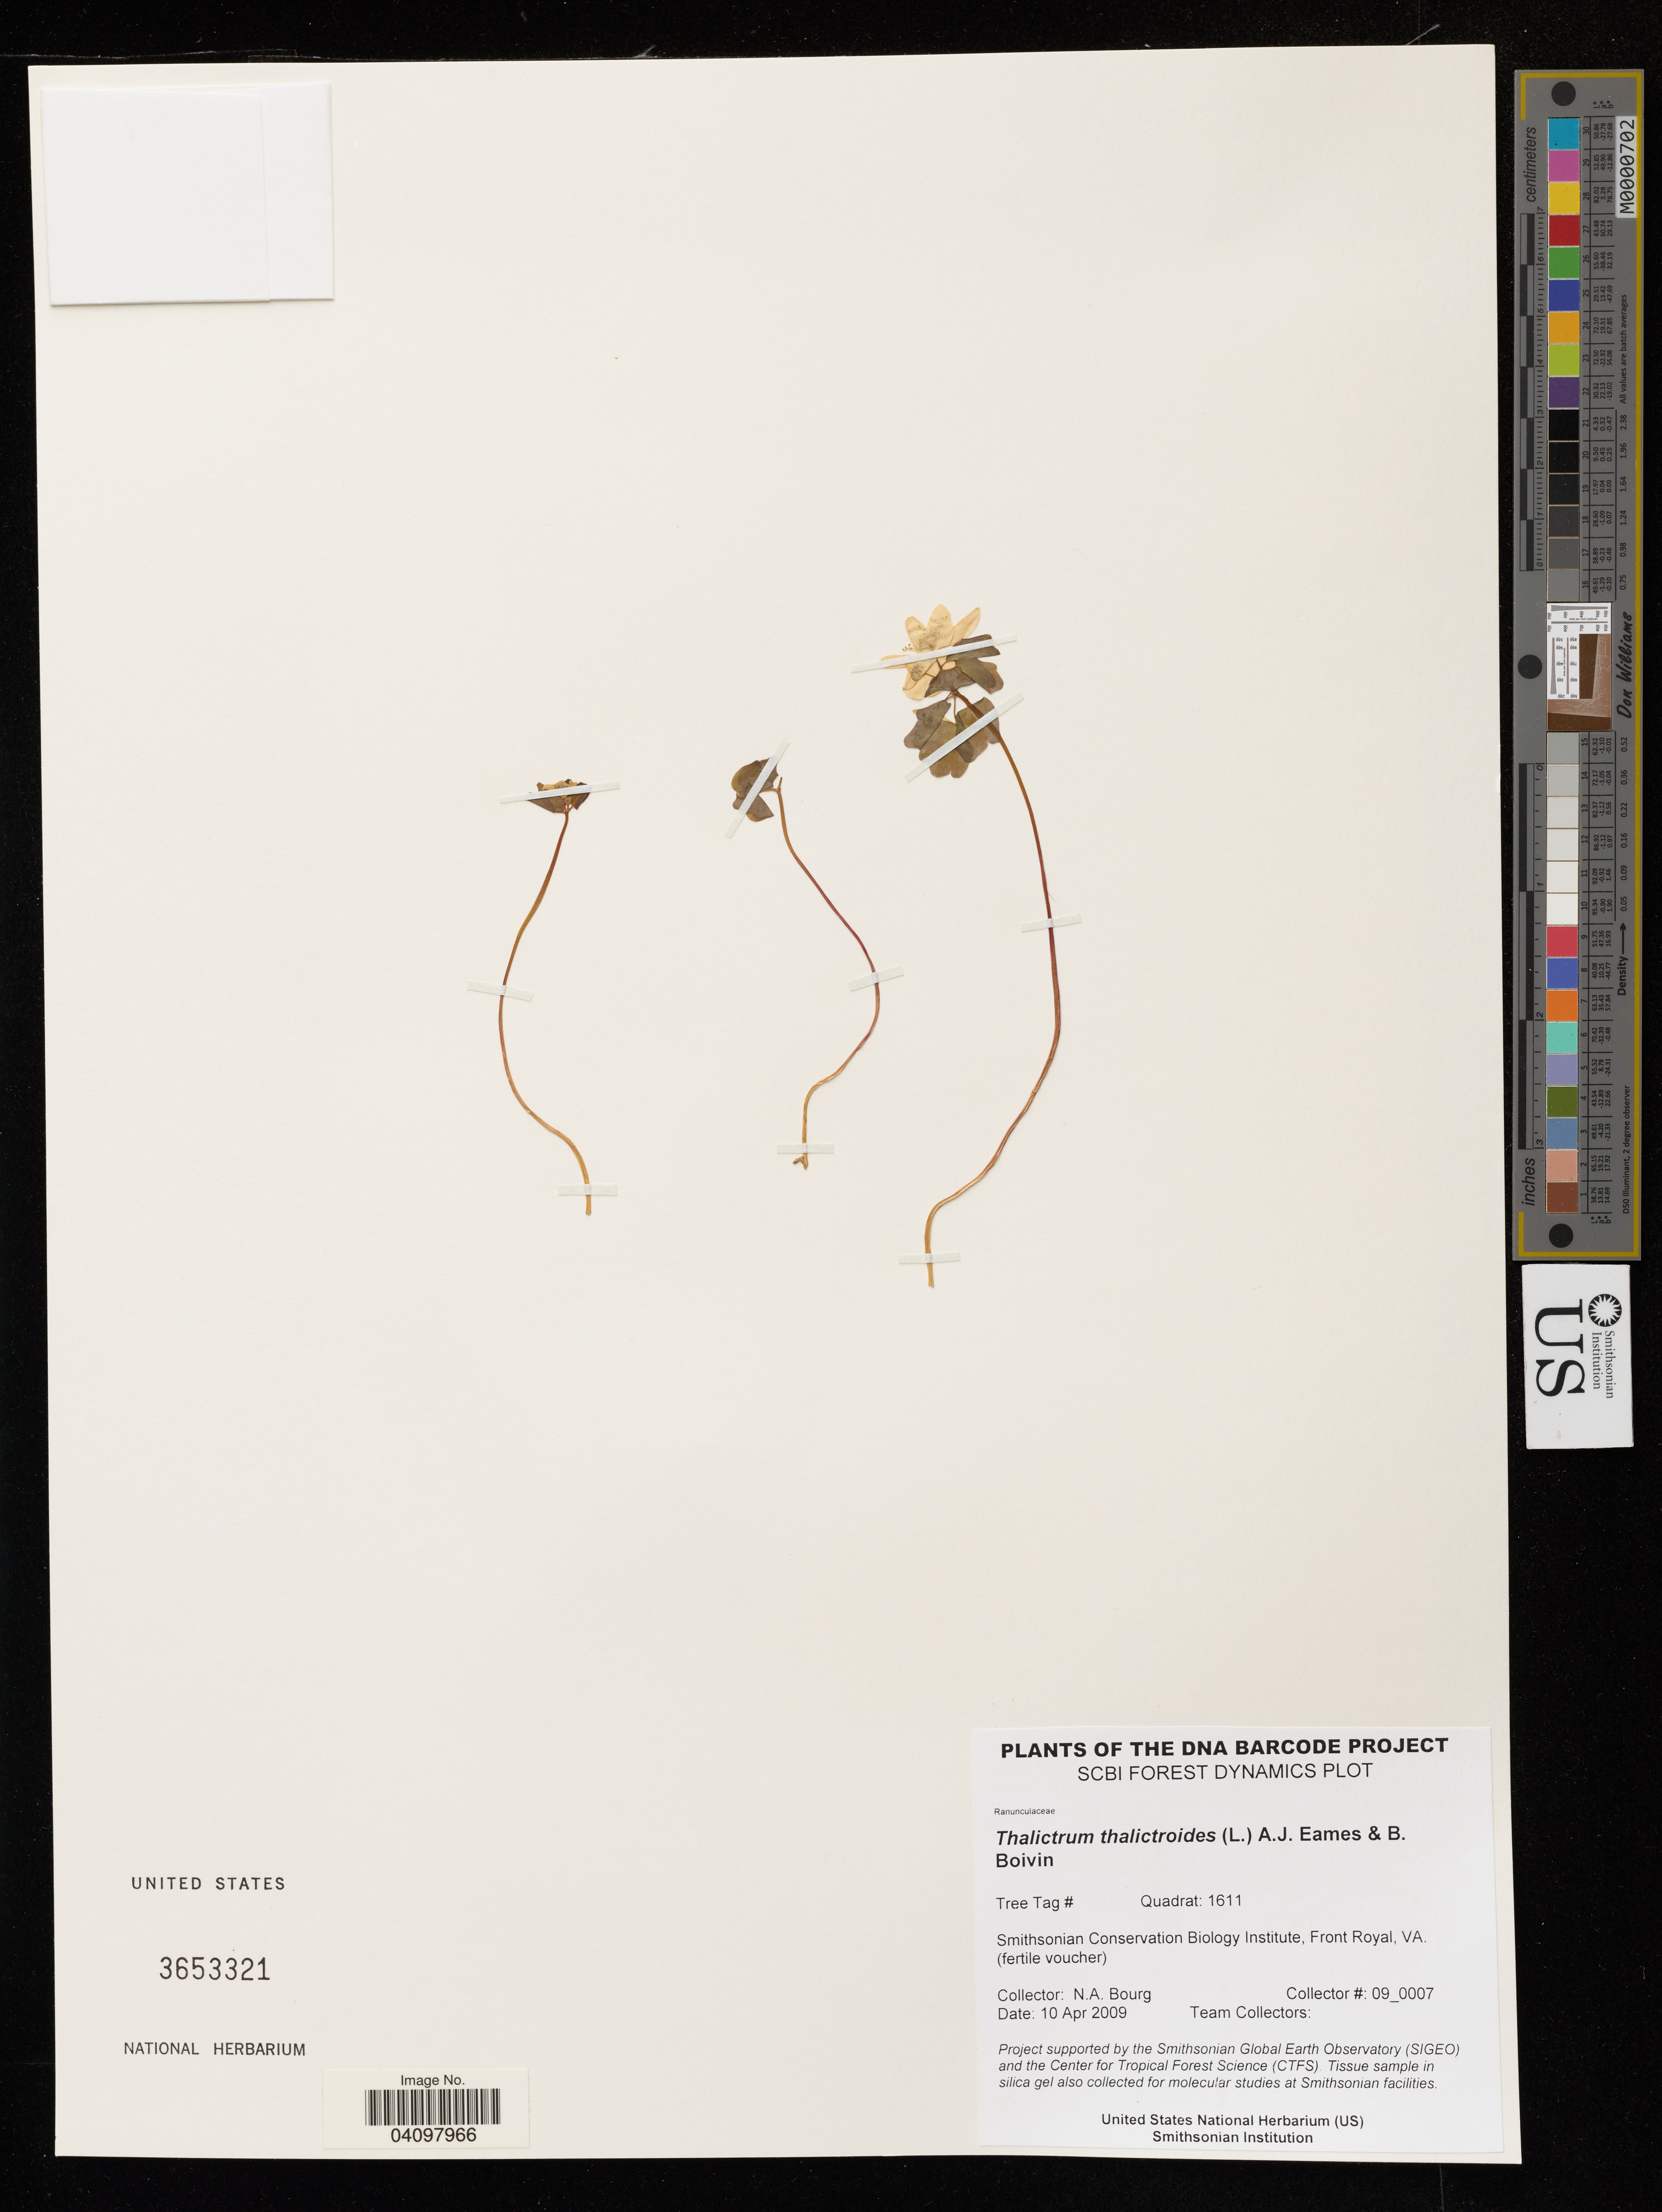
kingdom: Plantae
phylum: Tracheophyta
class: Magnoliopsida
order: Ranunculales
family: Ranunculaceae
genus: Thalictrum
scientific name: Thalictrum thalictroides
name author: (L.) A.J. Eames & B. Boivin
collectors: N. A. Bourg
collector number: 09_0007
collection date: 2009-04-10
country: United States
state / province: Virginia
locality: Smithsonian Conservation Biology Institute, Front Royal, VA.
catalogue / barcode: US 3653321